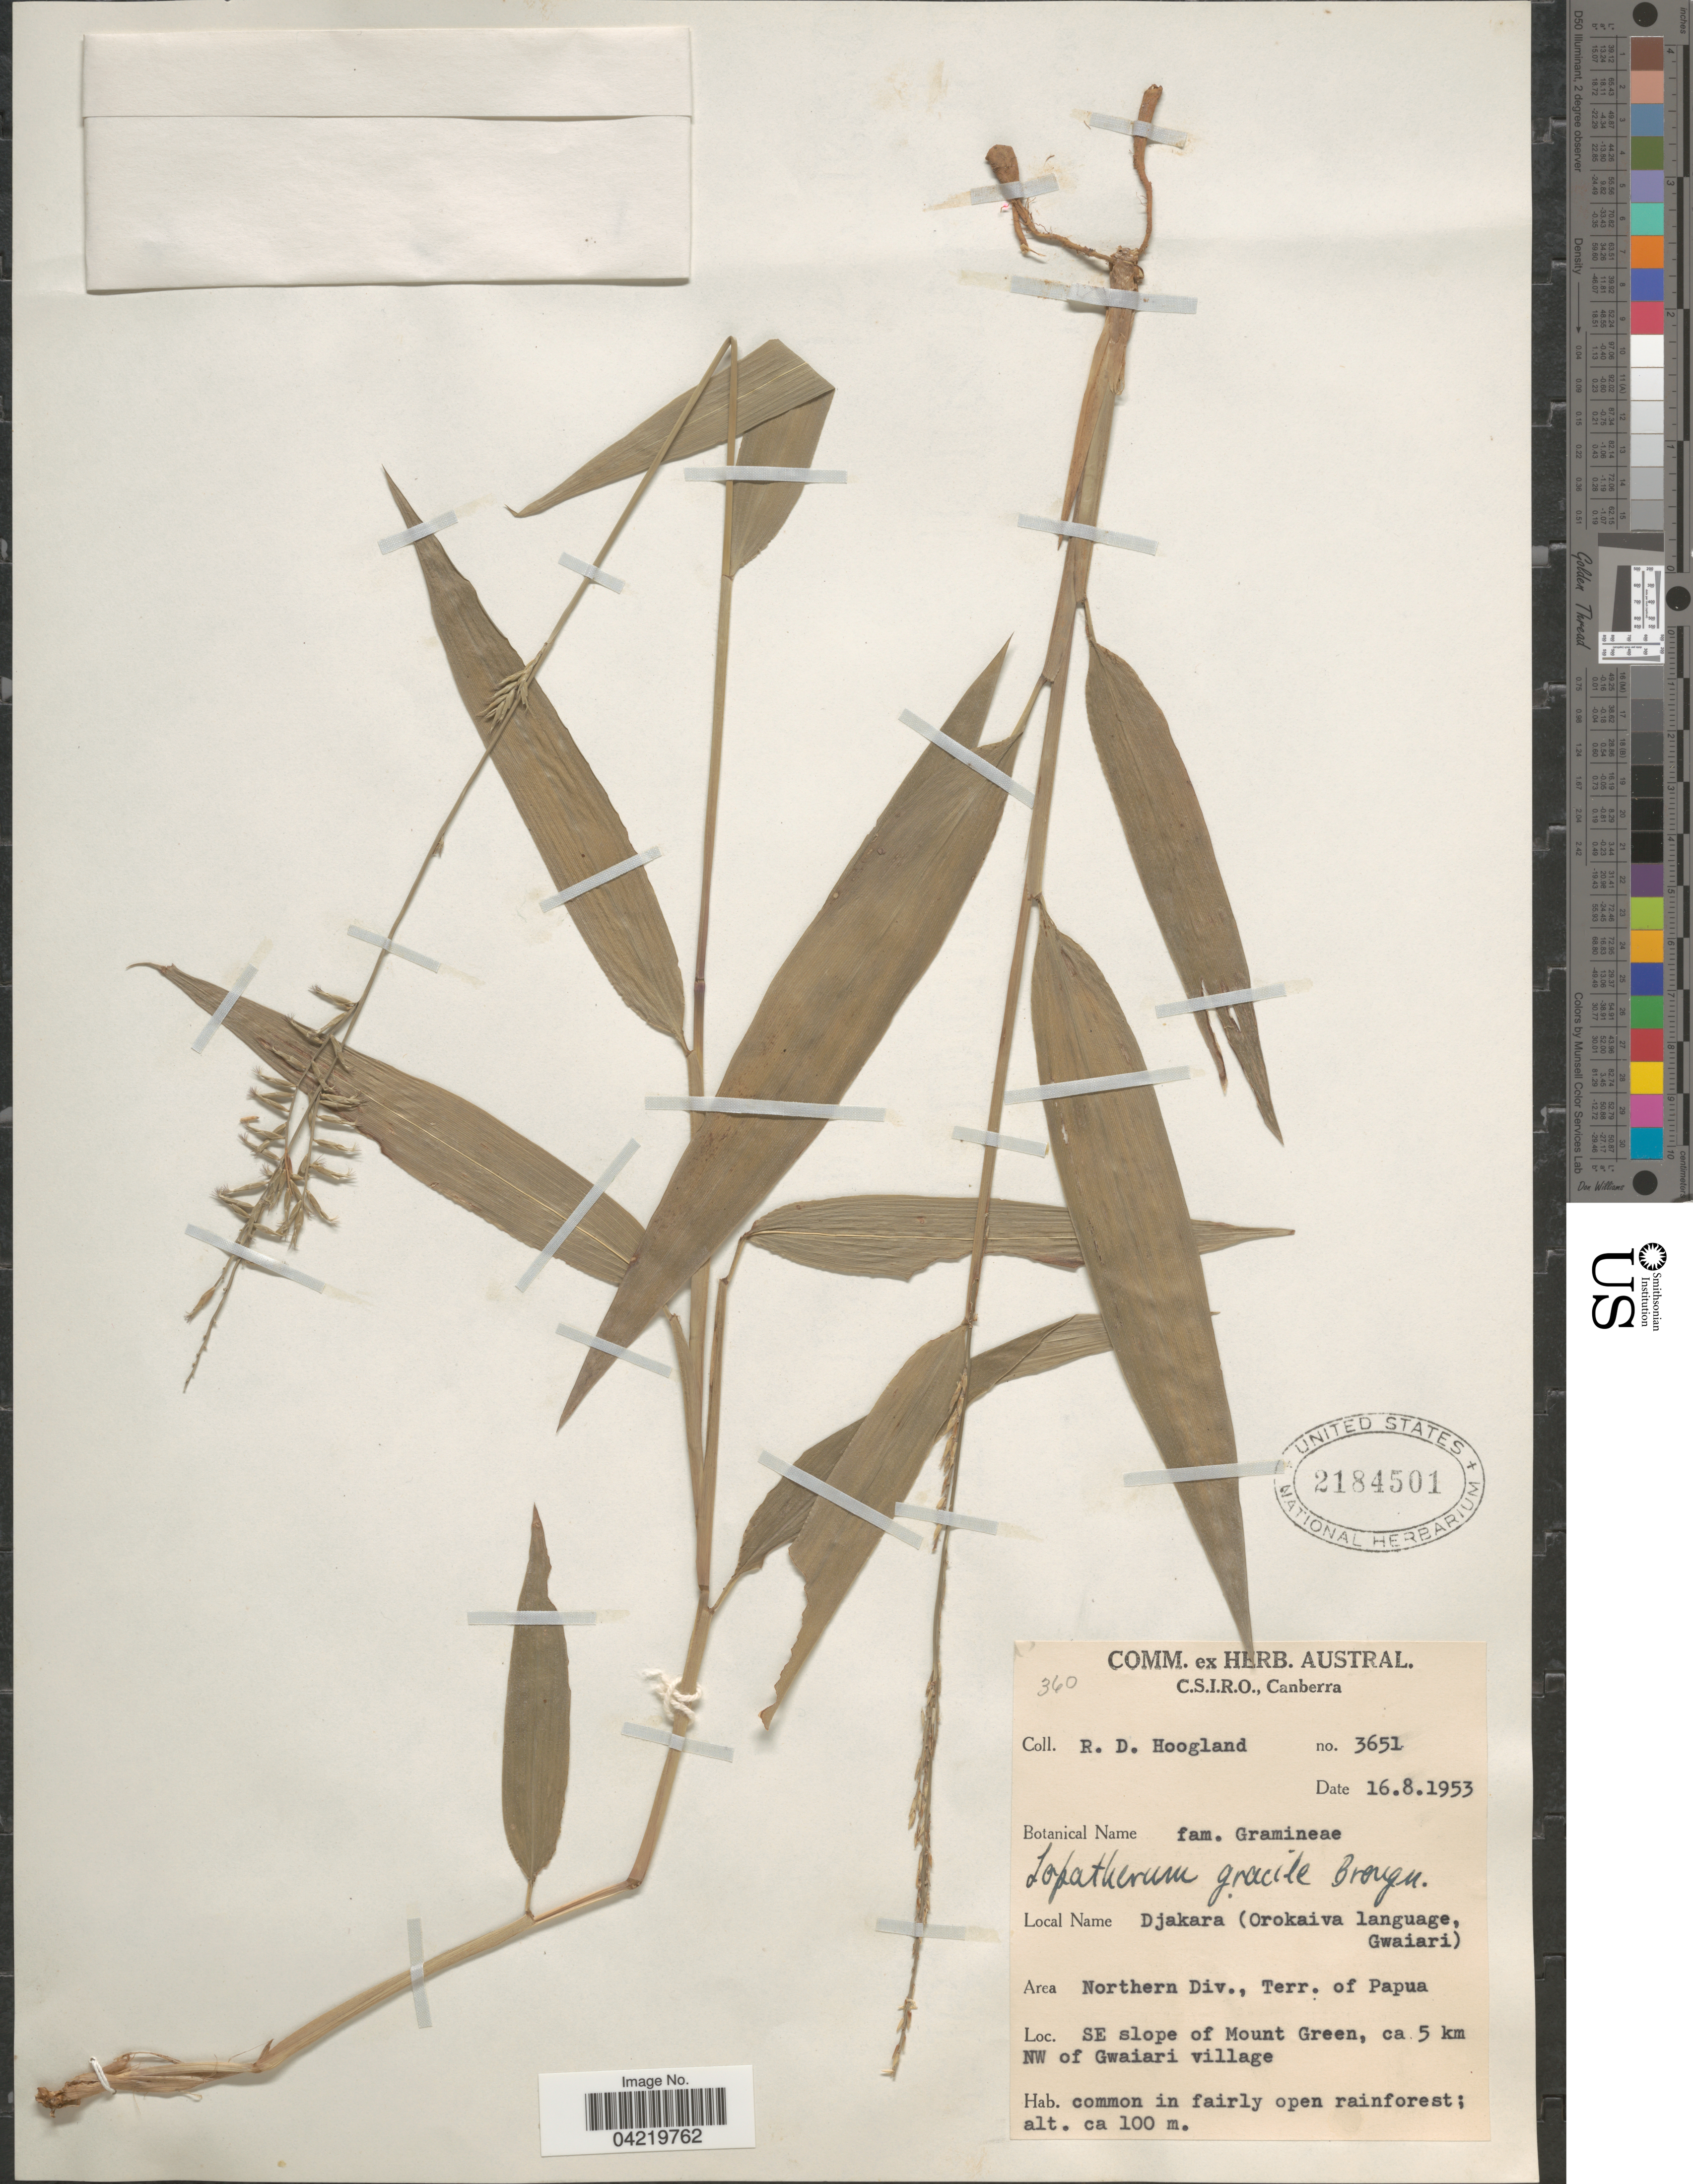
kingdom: Plantae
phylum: Tracheophyta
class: Liliopsida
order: Poales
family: Poaceae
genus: Lophatherum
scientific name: Lophatherum gracile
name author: Brongn.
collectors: R. D. Hoogland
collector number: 3651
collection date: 1953-08-16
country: Papua New Guinea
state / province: Northern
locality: Area Northern Div., Terr. of Papua. SE slope of Mount Green, ca 5 km NW of Gwaiari village. Common in fairly open rainforest.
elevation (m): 100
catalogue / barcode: US 2184501